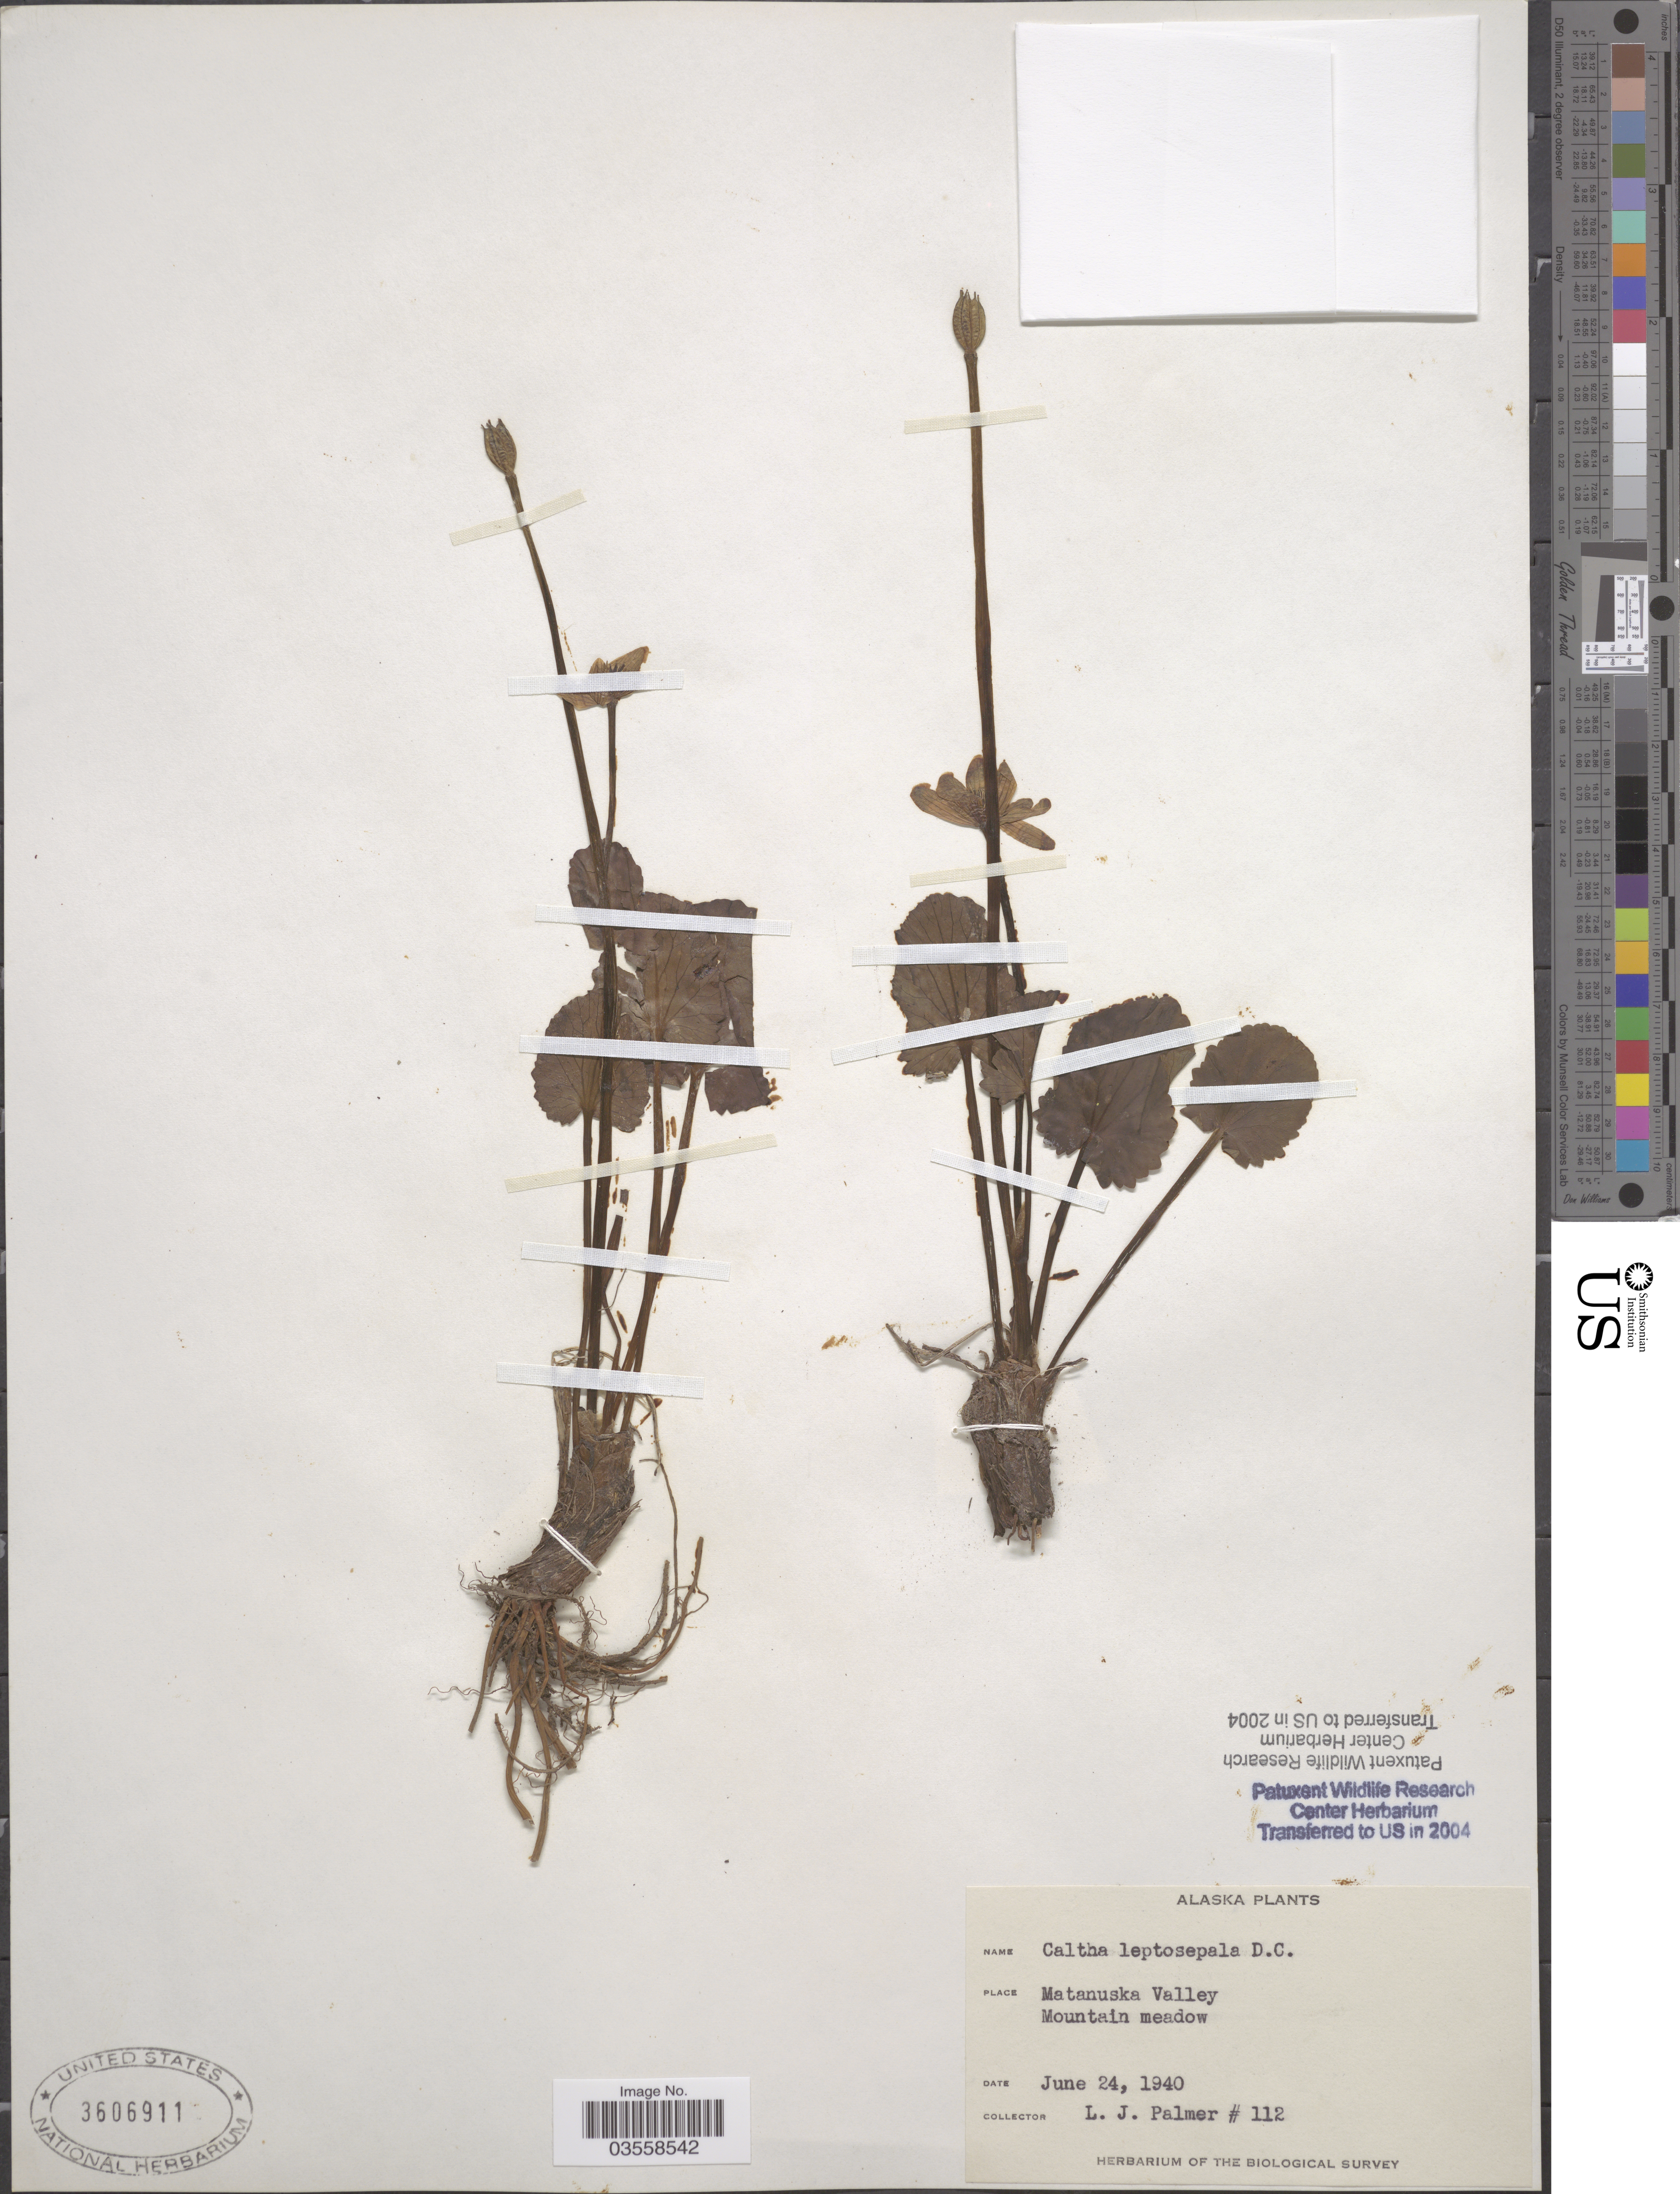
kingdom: Plantae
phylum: Tracheophyta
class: Magnoliopsida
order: Ranunculales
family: Ranunculaceae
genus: Caltha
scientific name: Caltha leptosepala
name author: DC.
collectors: L. J. Palmer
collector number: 112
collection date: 1940-06-24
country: United States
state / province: Alaska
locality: Matanuska Valley. Mountain meadow.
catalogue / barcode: US 3606911